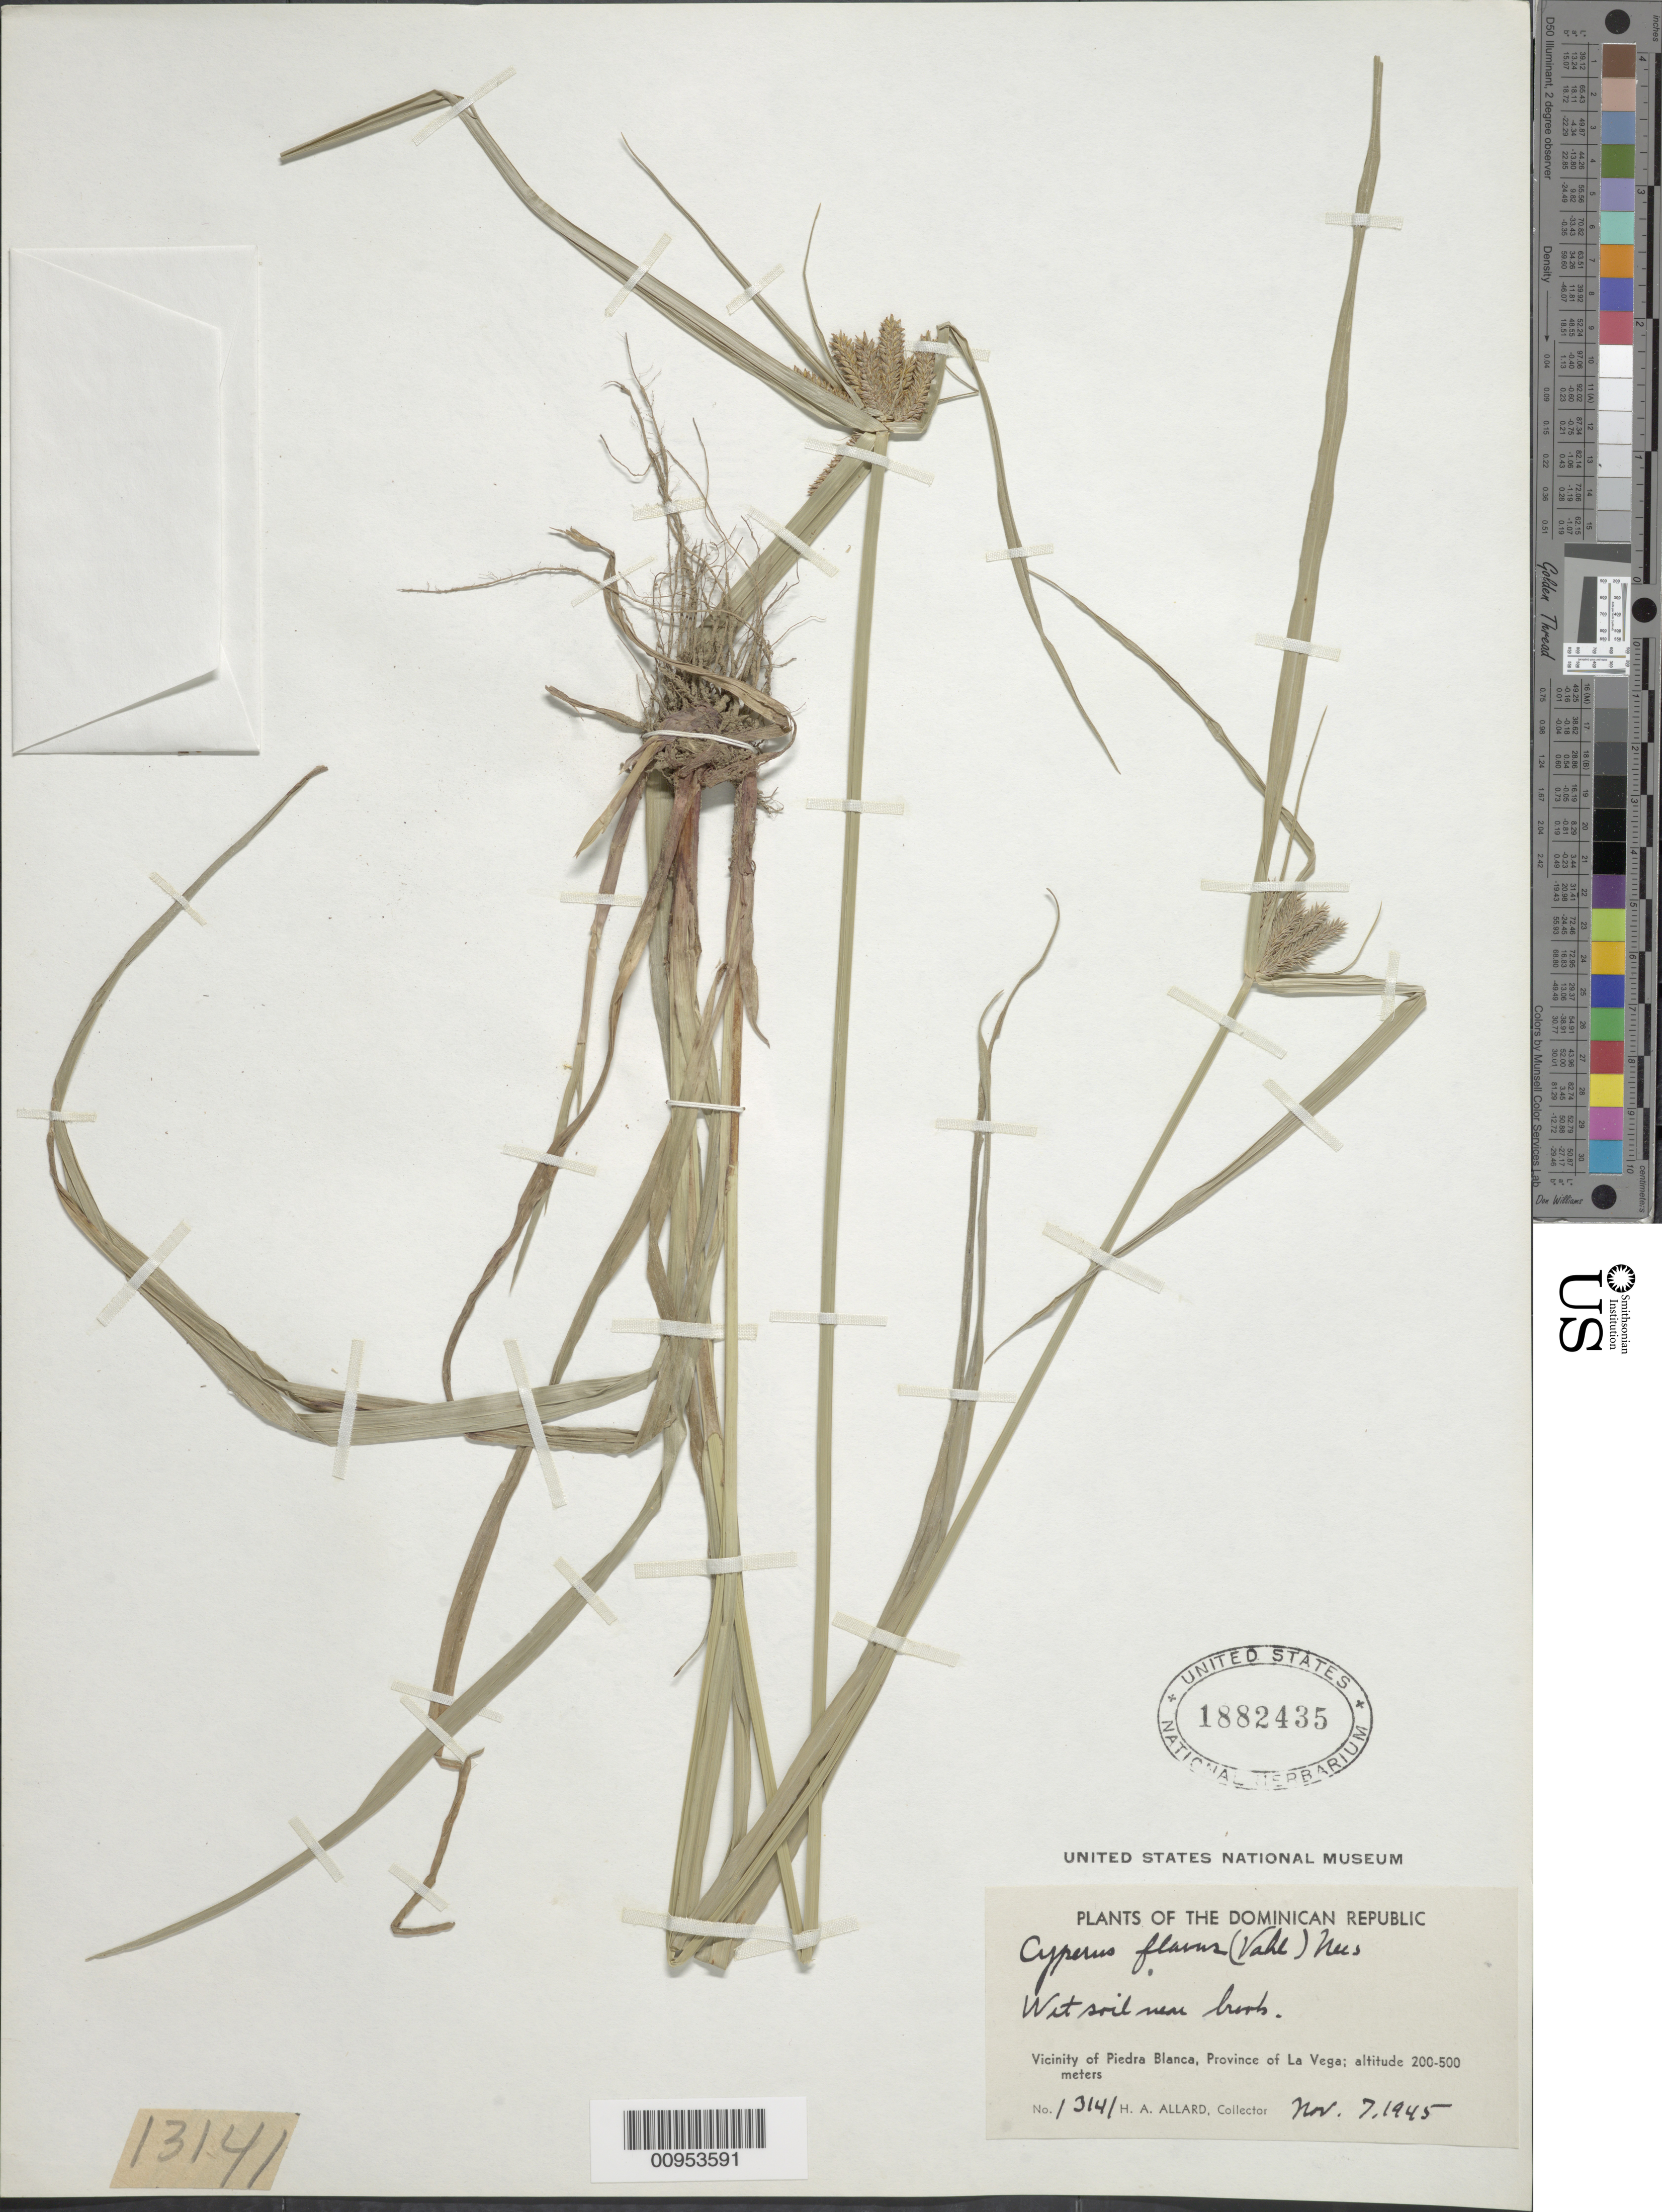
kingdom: Plantae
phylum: Tracheophyta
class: Liliopsida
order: Poales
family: Cyperaceae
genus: Cyperus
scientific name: Cyperus aggregatus var. aggregatus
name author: (Willd.) Endl.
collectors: H. A. Allard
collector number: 13141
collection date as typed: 07 Nov 1945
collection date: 1945-11-07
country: Dominican Republic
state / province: La Vega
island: Hispaniola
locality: Vicinity of Pieda Blanca, brook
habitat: Wet soil near brook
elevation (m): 200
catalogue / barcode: US 1882435